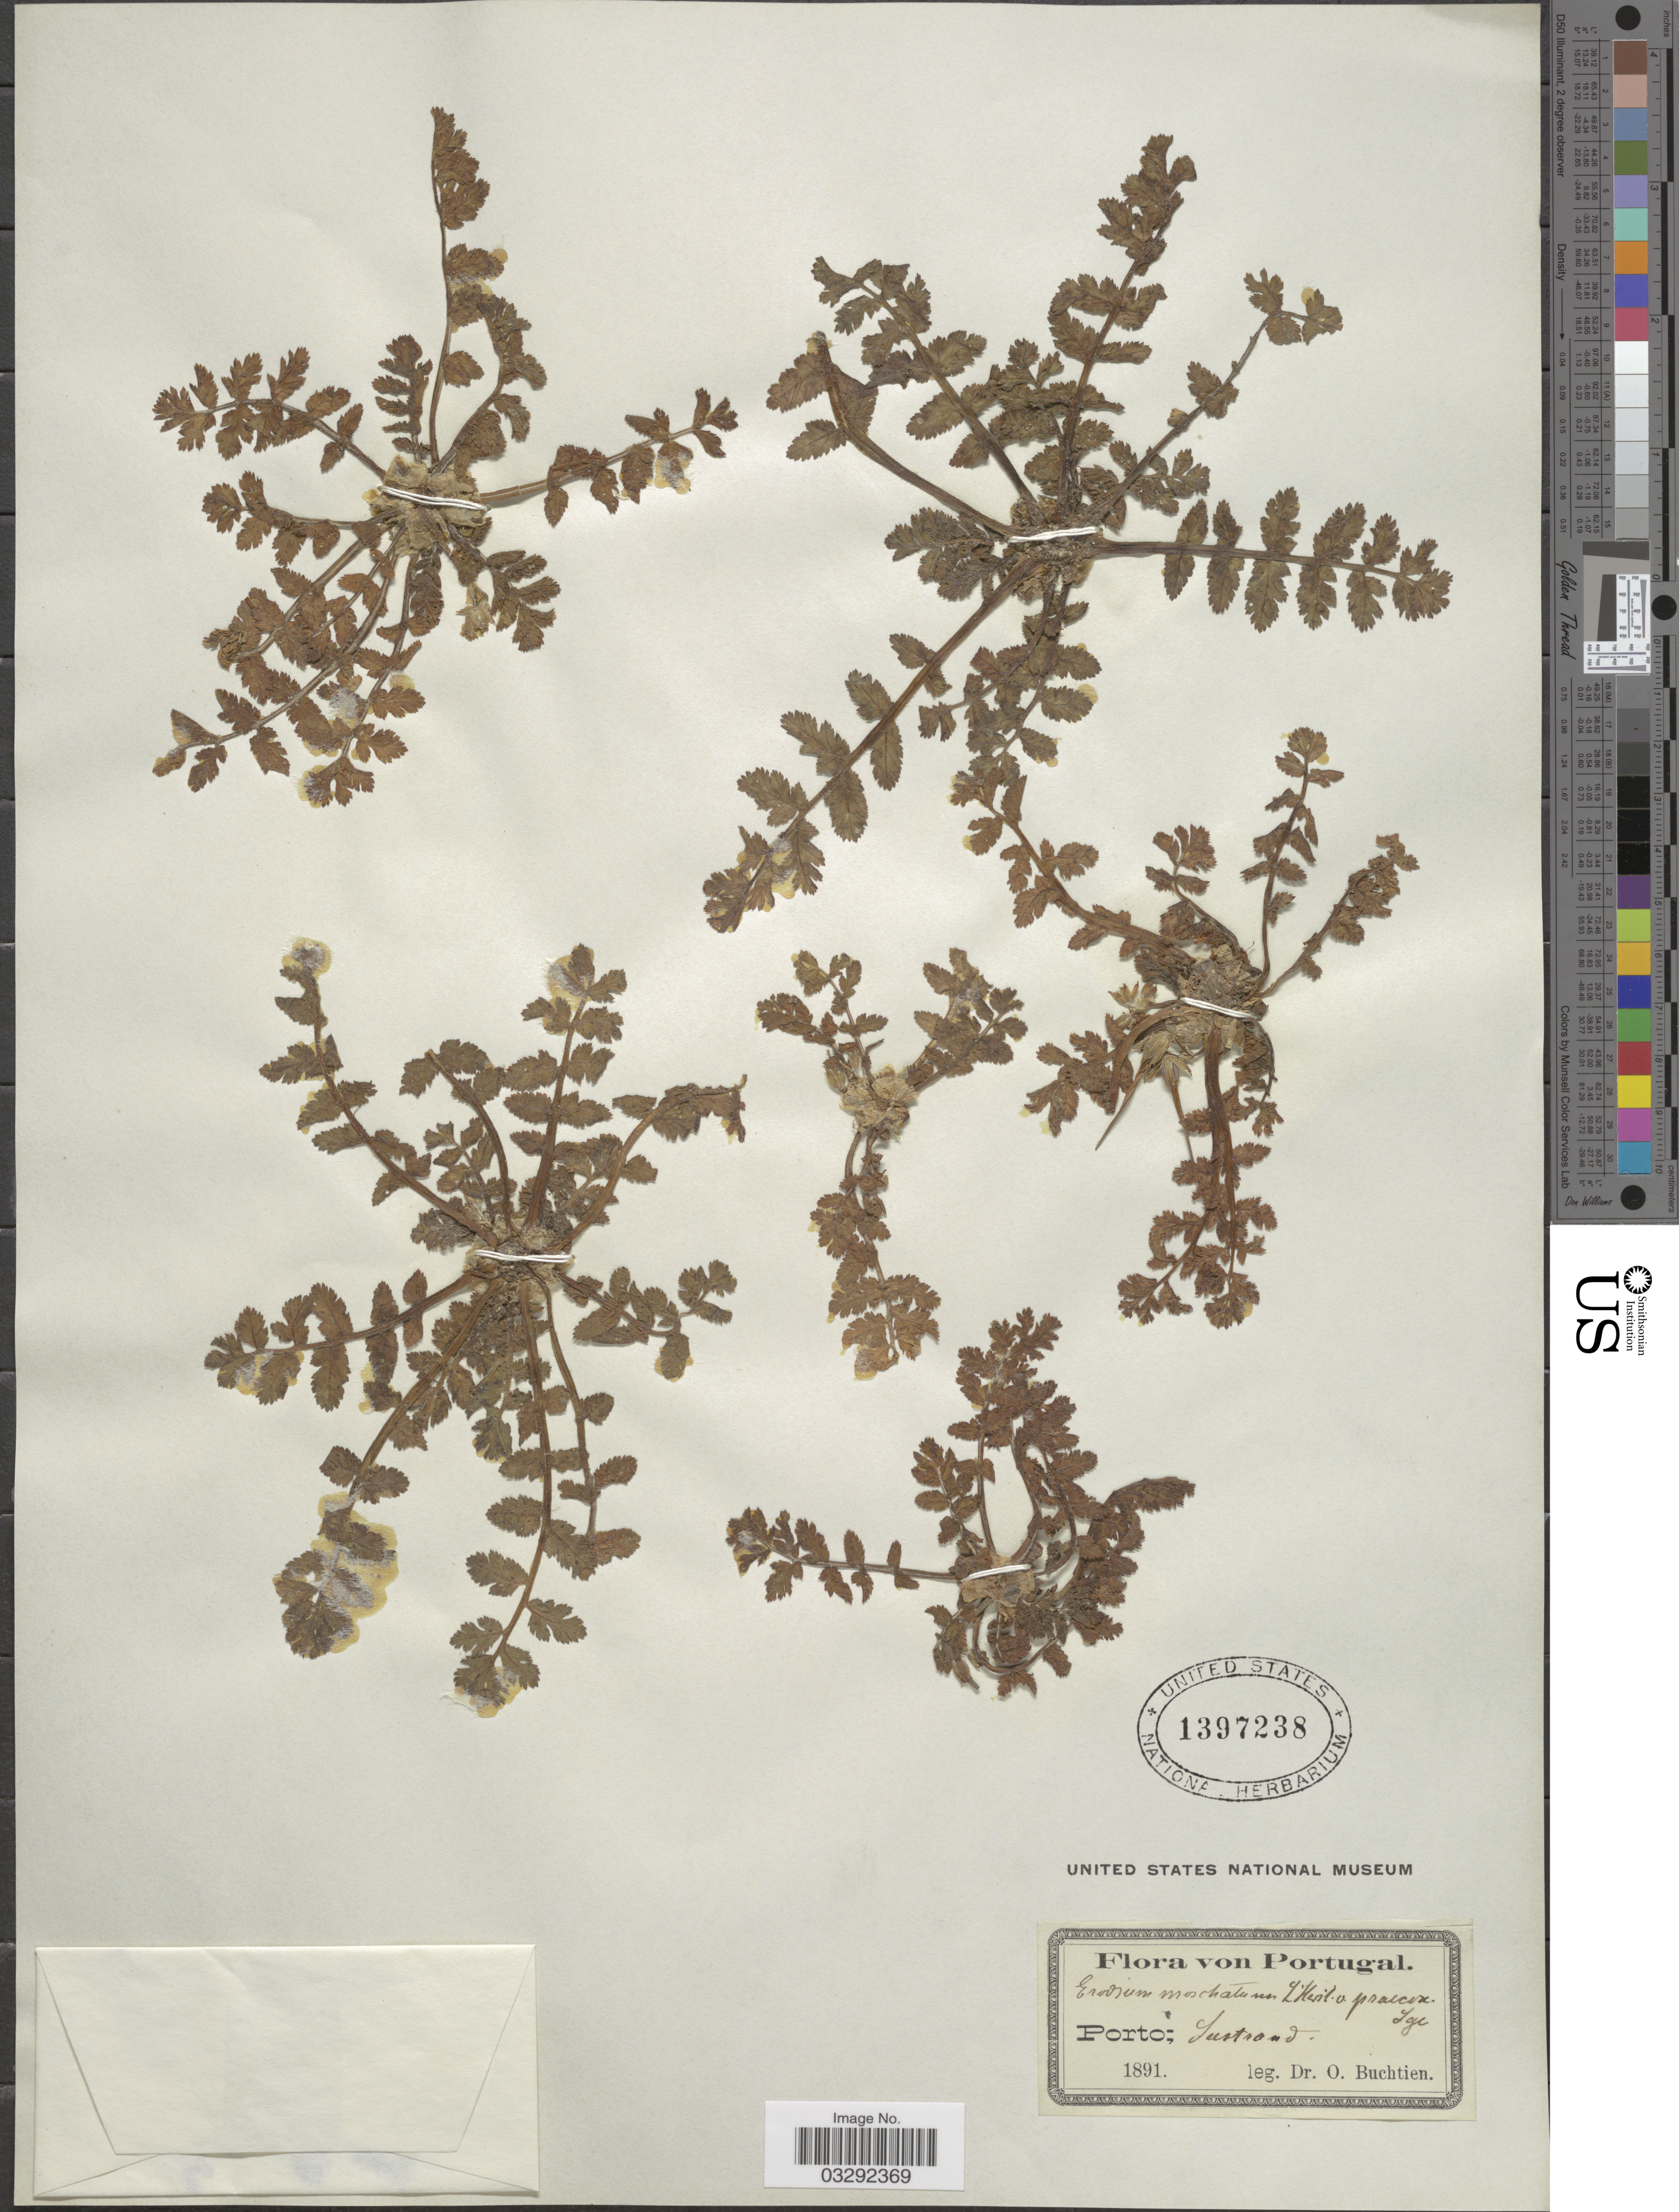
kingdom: Plantae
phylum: Tracheophyta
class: Magnoliopsida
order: Geraniales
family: Geraniaceae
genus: Erodium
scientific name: Erodium moschatum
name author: (L.) L'Hér. ex Aiton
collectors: O. Buchtien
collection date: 1891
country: Portugal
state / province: Porto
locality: Seestrand.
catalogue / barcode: US 1397238